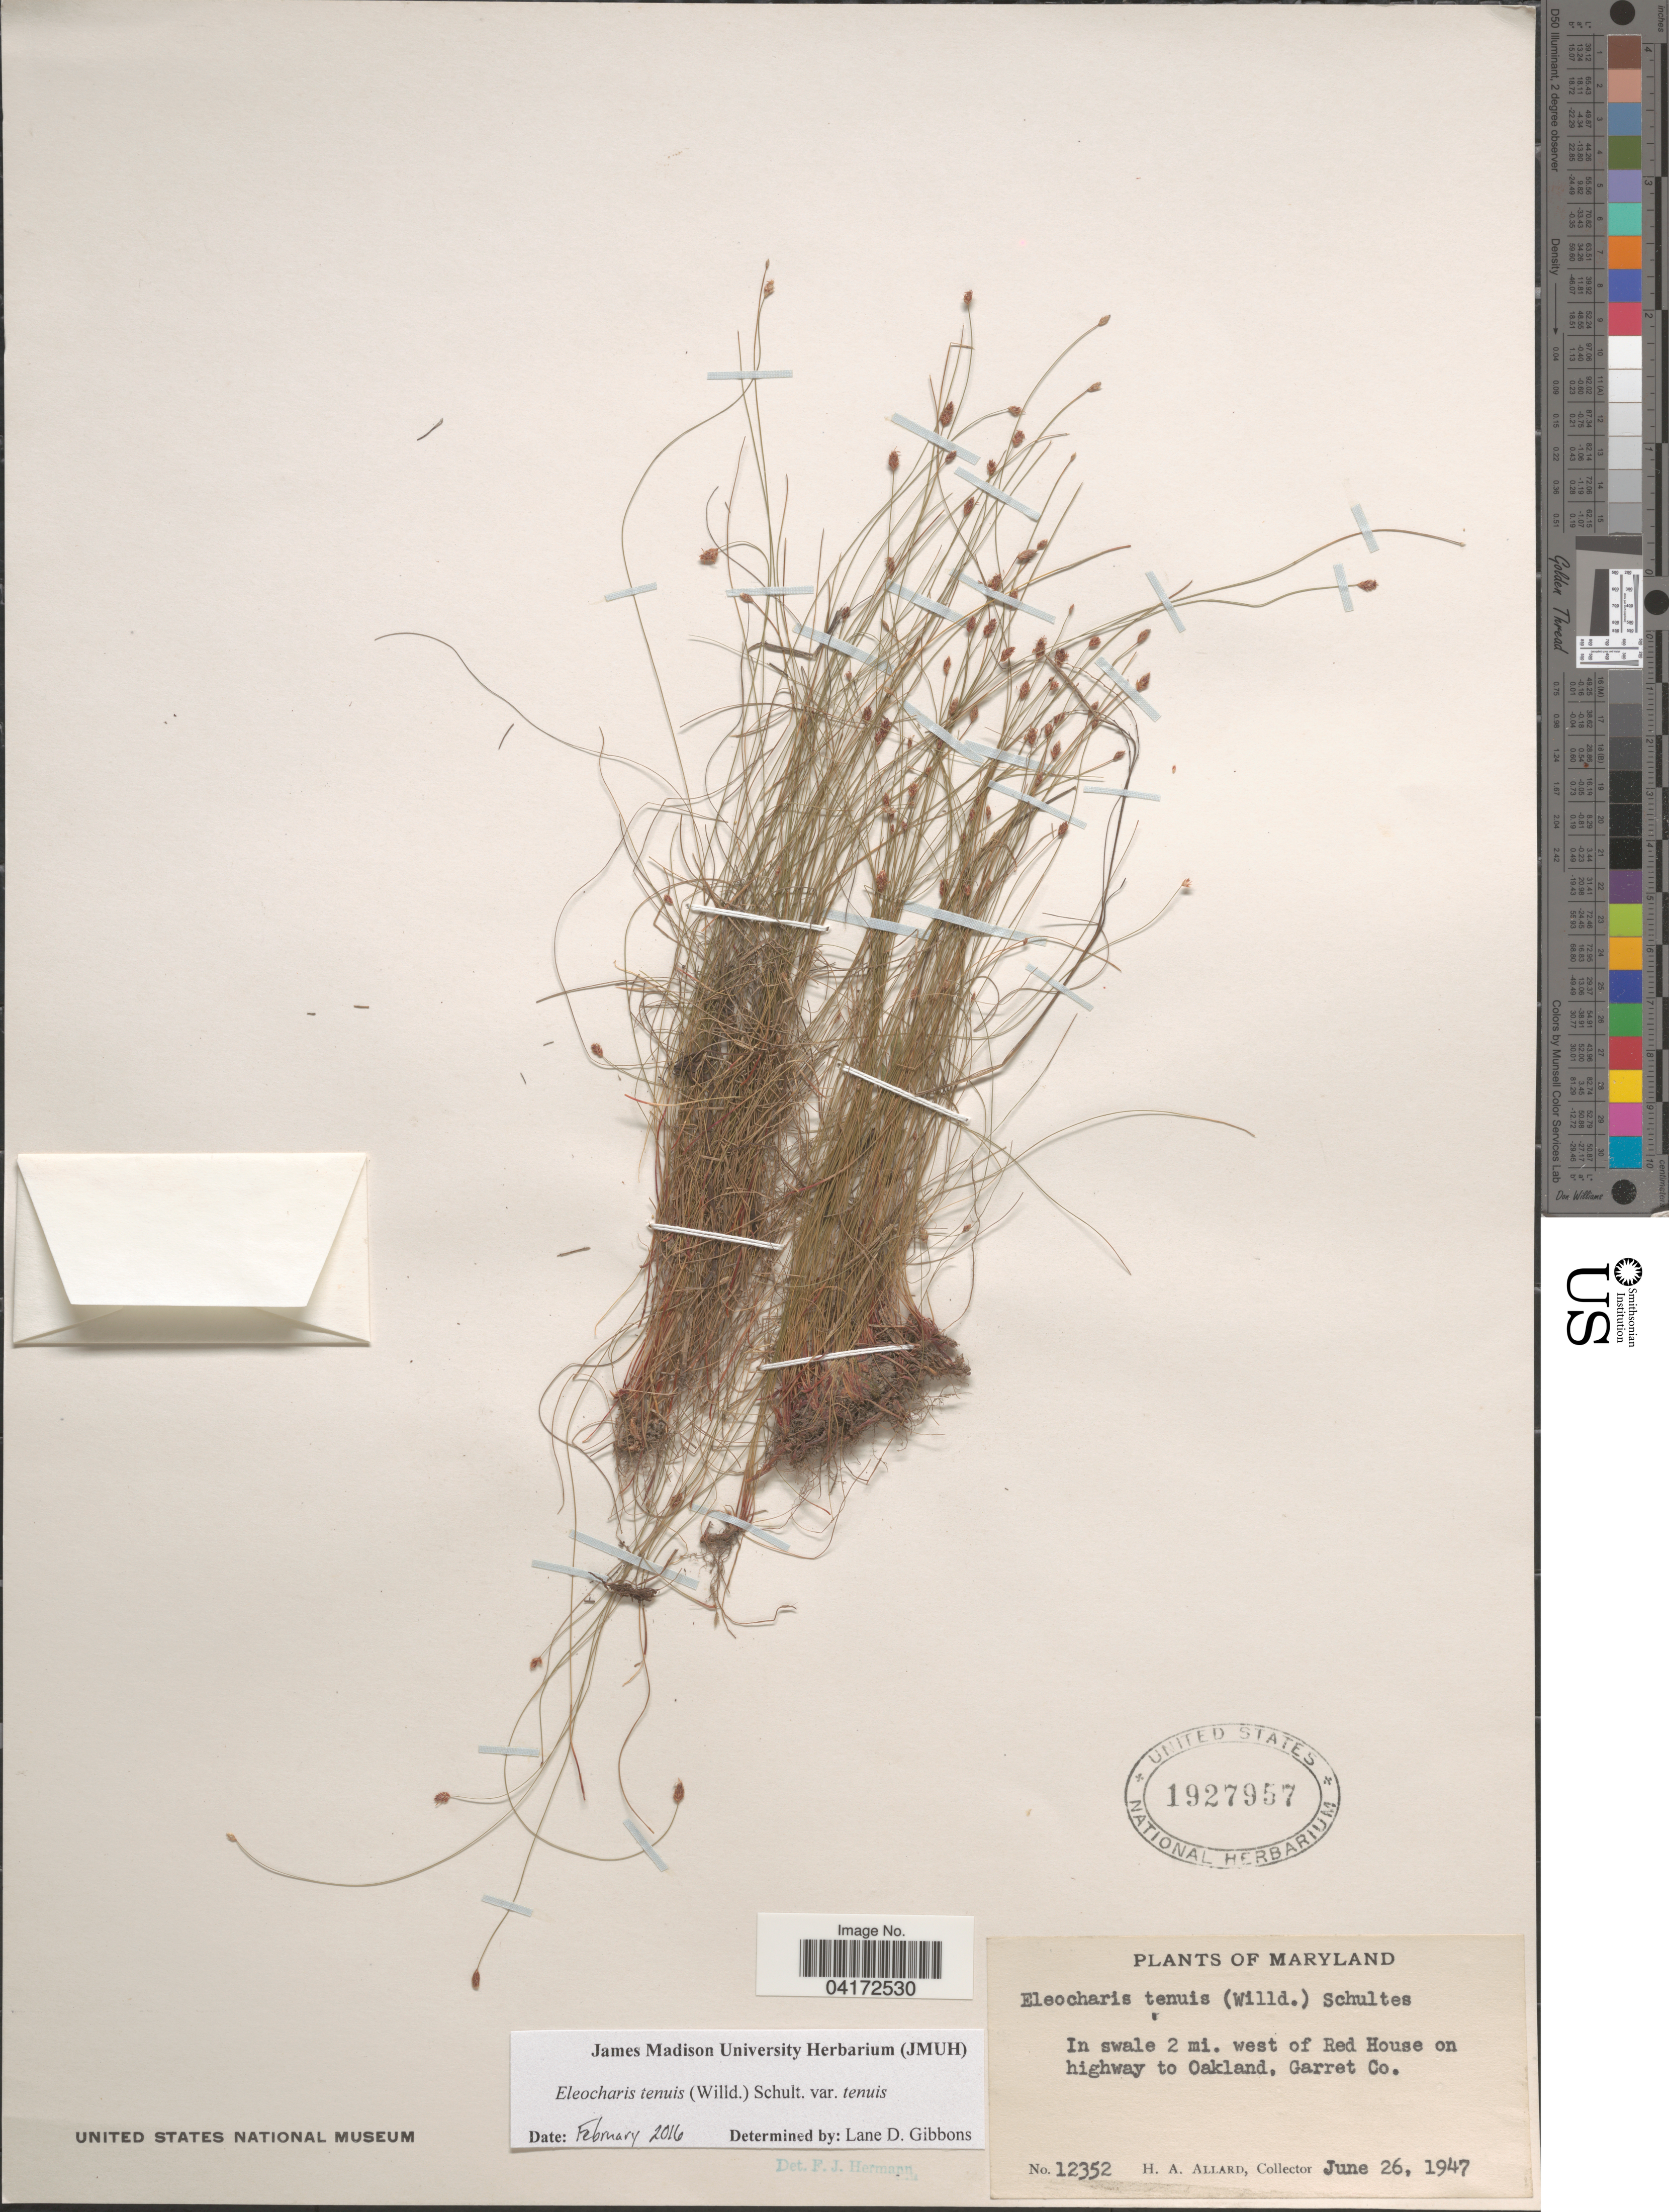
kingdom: Plantae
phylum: Tracheophyta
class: Liliopsida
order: Poales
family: Cyperaceae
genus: Eleocharis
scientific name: Eleocharis tenuis var. tenuis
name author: (Willd.) Schult.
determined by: Gibbons, Lane D.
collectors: H. A. Allard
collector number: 12352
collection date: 1947-06-26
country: United States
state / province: Maryland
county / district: Garrett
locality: In swale 2 mi. west of Red House on highway to Oakland, Garrett Co.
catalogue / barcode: US 1927957